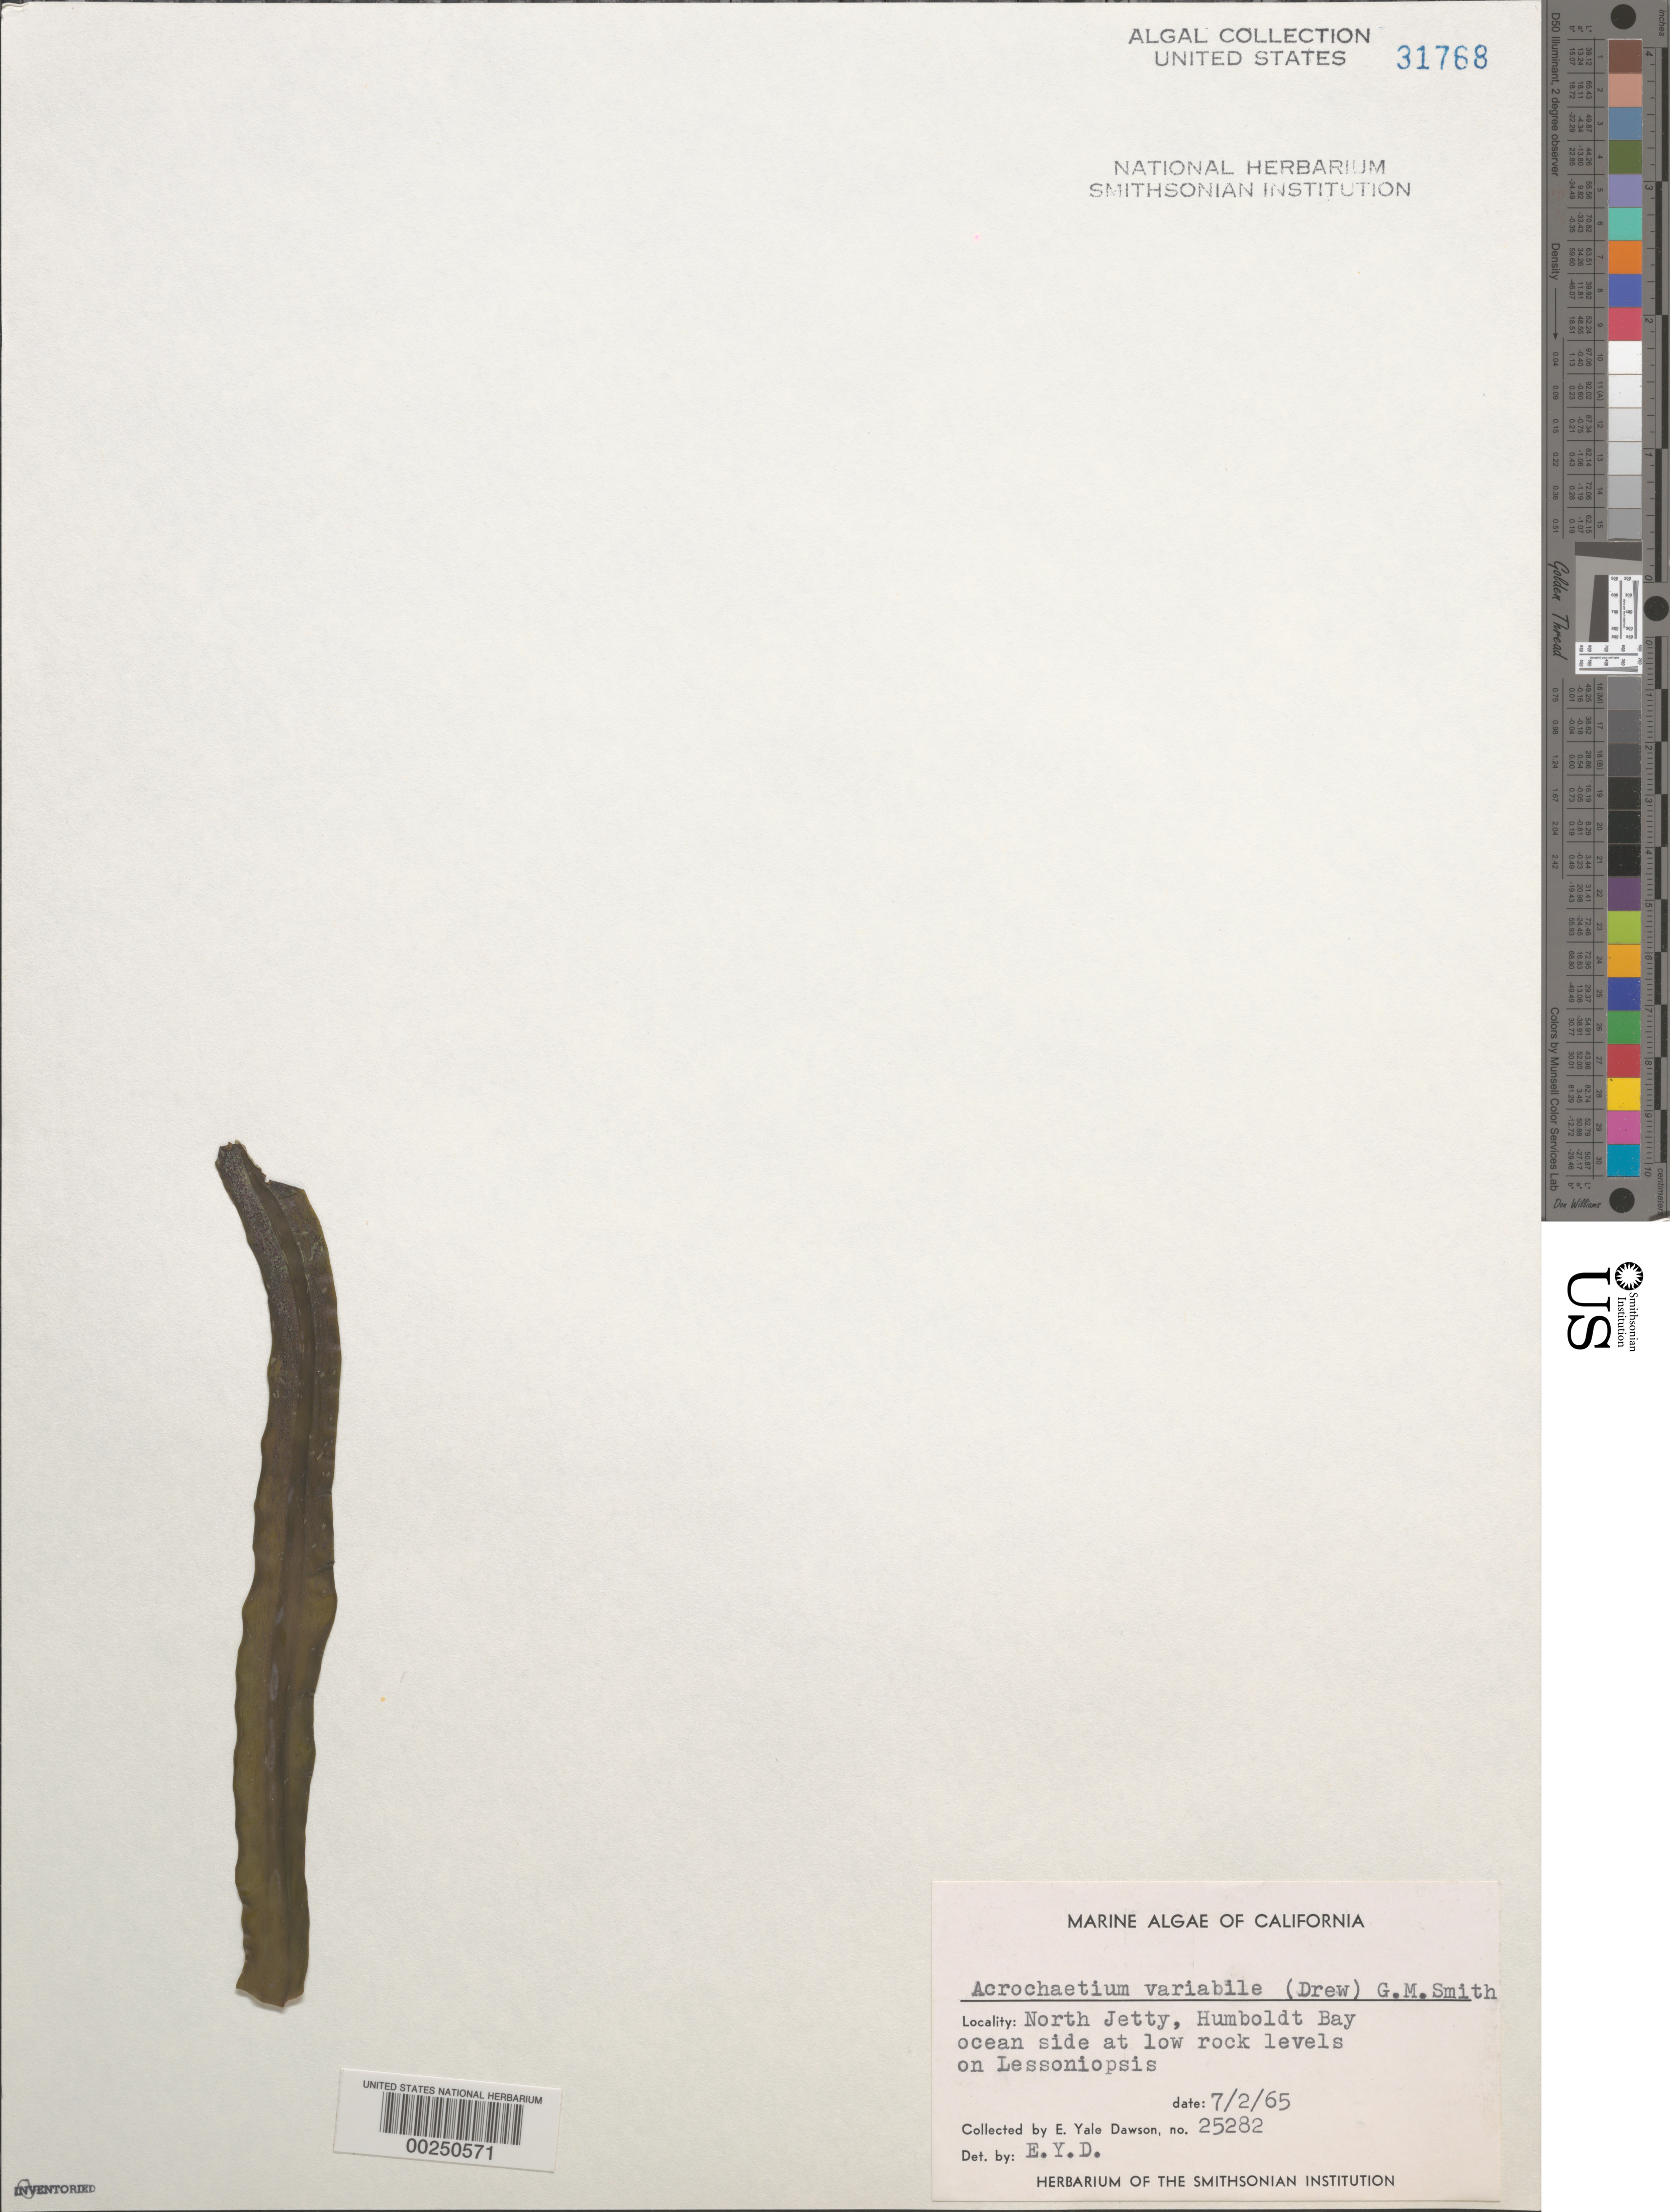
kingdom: Plantae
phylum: Rhodophyta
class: Florideophyceae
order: Colaconematales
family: Colaconemataceae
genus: Colaconema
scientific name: Colaconema variabile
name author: (K.M. Drew) J.N. Norris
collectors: E. Y. Dawson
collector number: EYD 25282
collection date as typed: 02 Jul 1965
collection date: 1965-07-02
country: United States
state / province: California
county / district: Humboldt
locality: Humboldt Bay, North Jetty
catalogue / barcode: US 31768